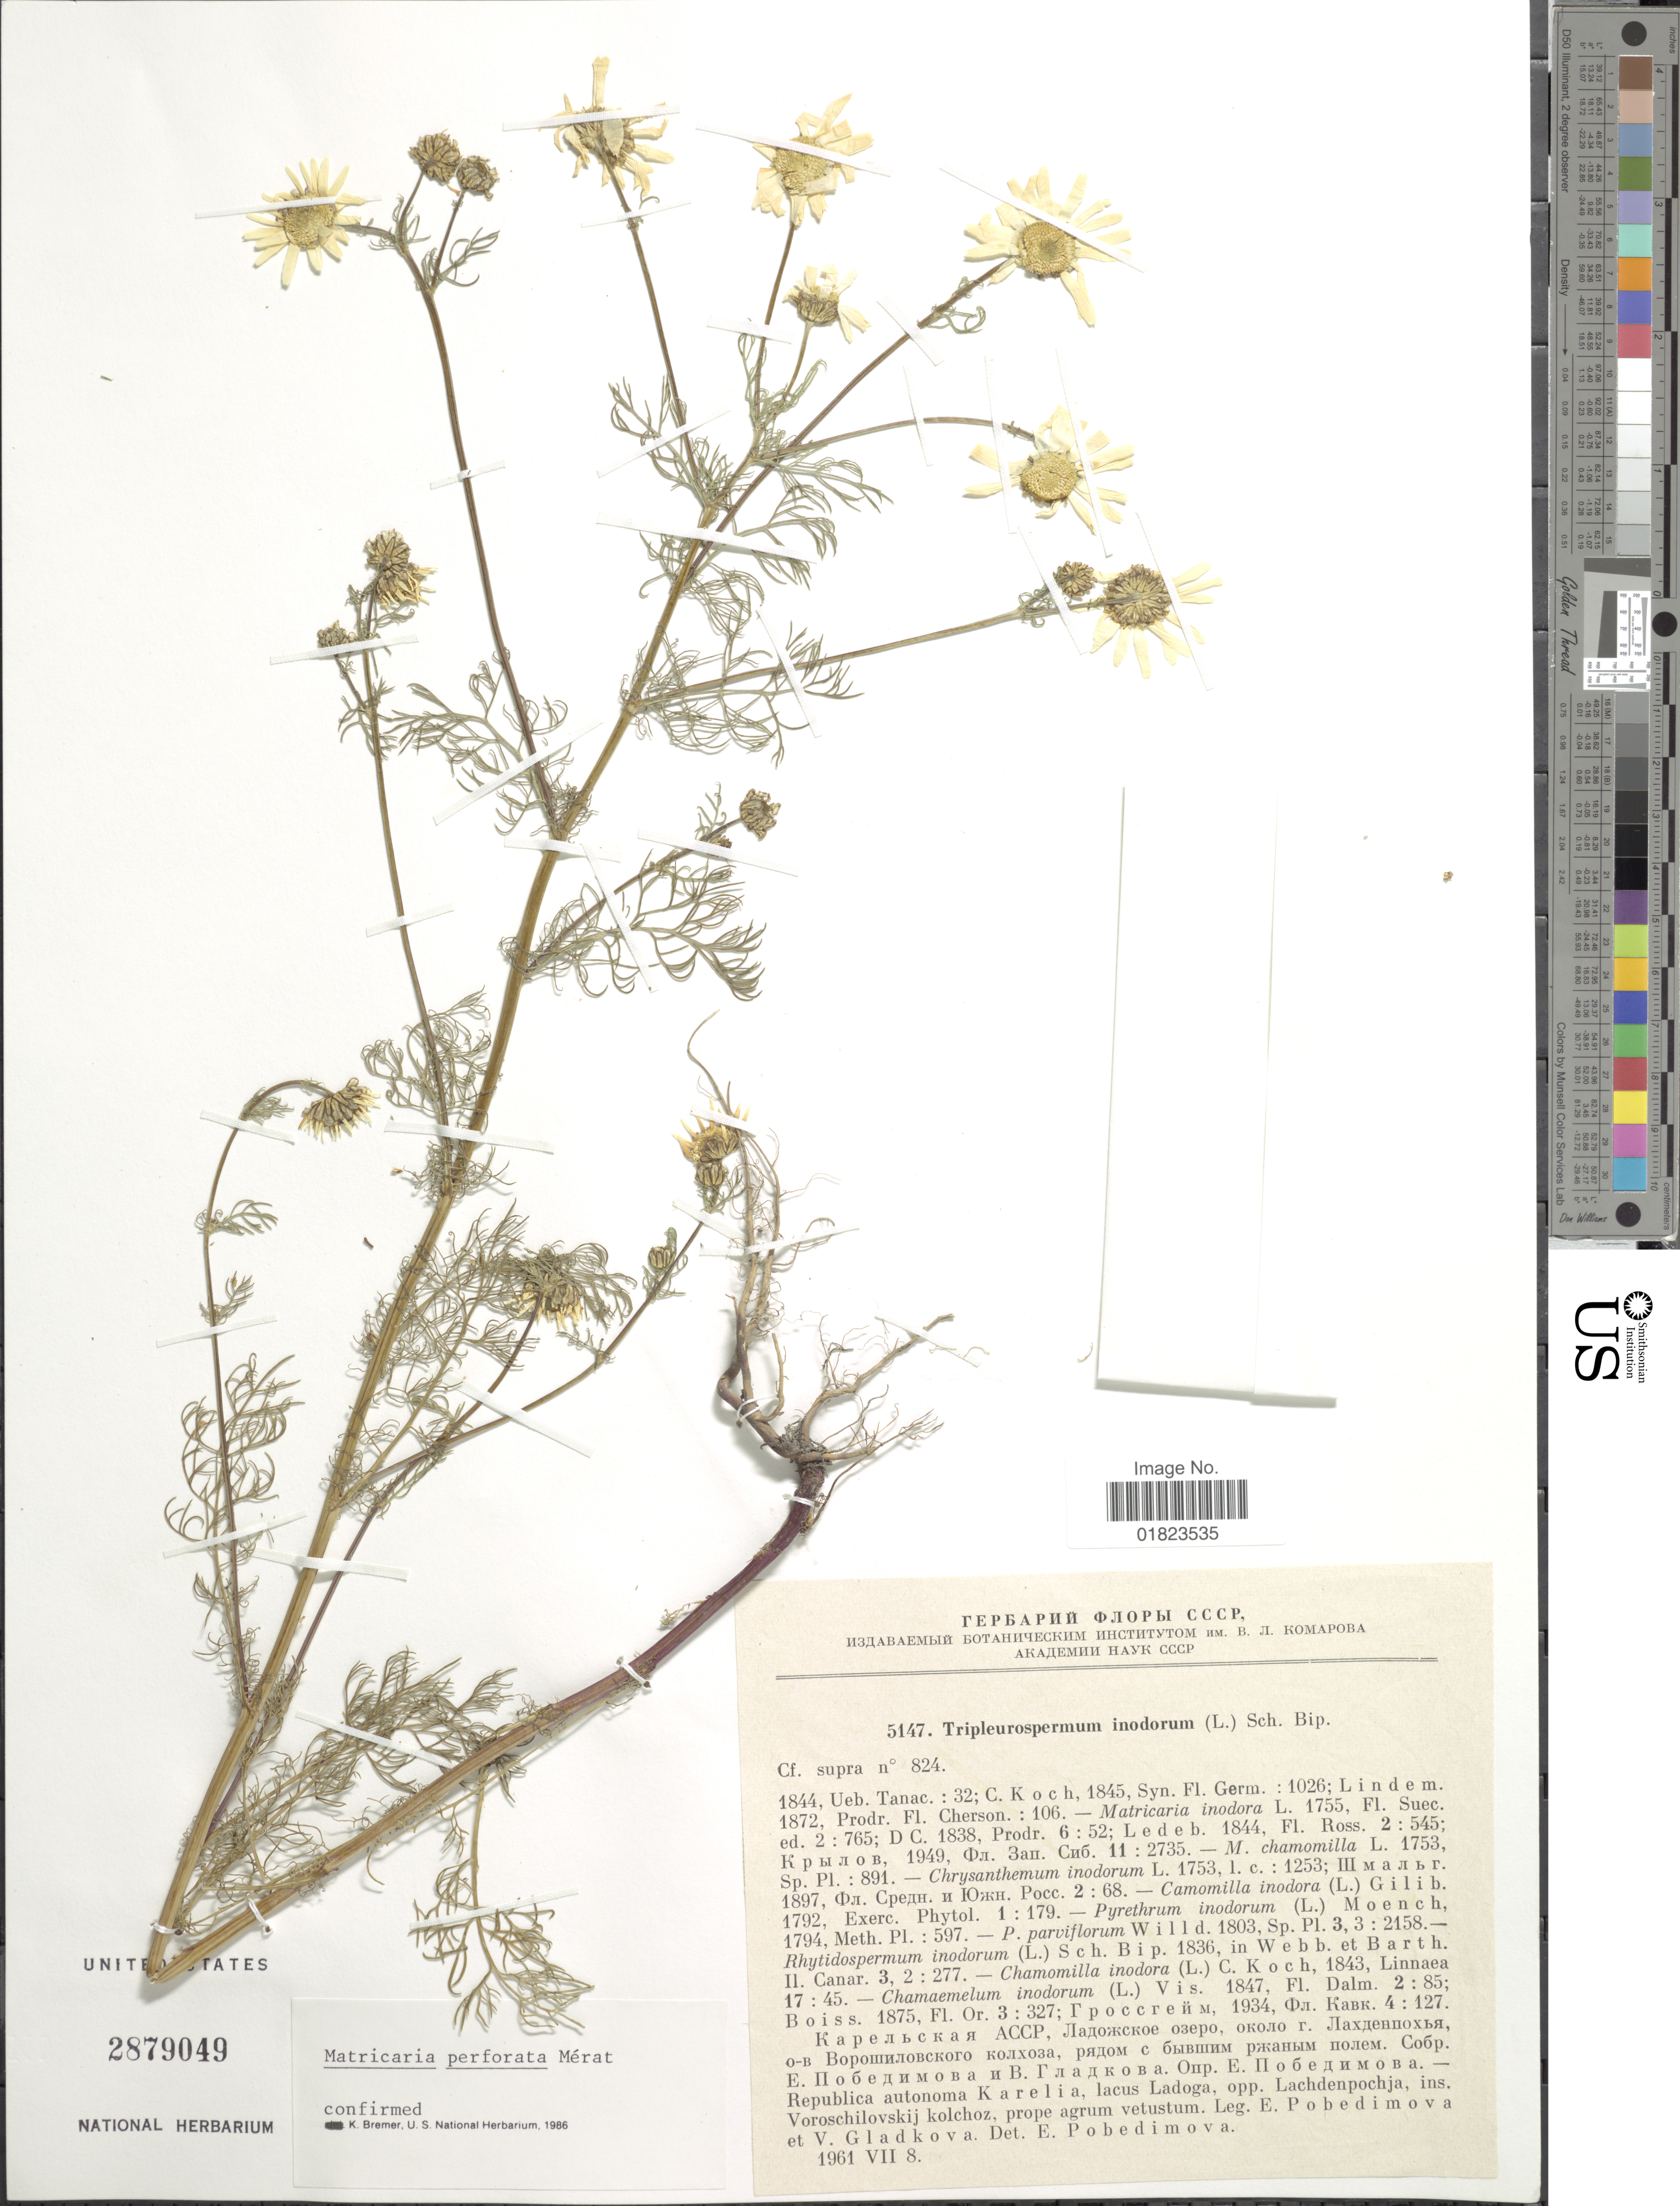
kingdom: Plantae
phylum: Tracheophyta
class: Magnoliopsida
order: Asterales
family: Asteraceae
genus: Tripleurospermum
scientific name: Tripleurospermum perforatum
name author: (Mérat) Laínz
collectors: E. Pobedimova & V. Gladkova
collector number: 5147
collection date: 1961-07-08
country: Russian Federation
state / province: Karelia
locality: Republica autonoma Kareliam, lacus Ladoga, opp. Lachenpochja, ins. Voroschilovskij Kolchoz, prope agrum vetustum.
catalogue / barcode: US 2879049